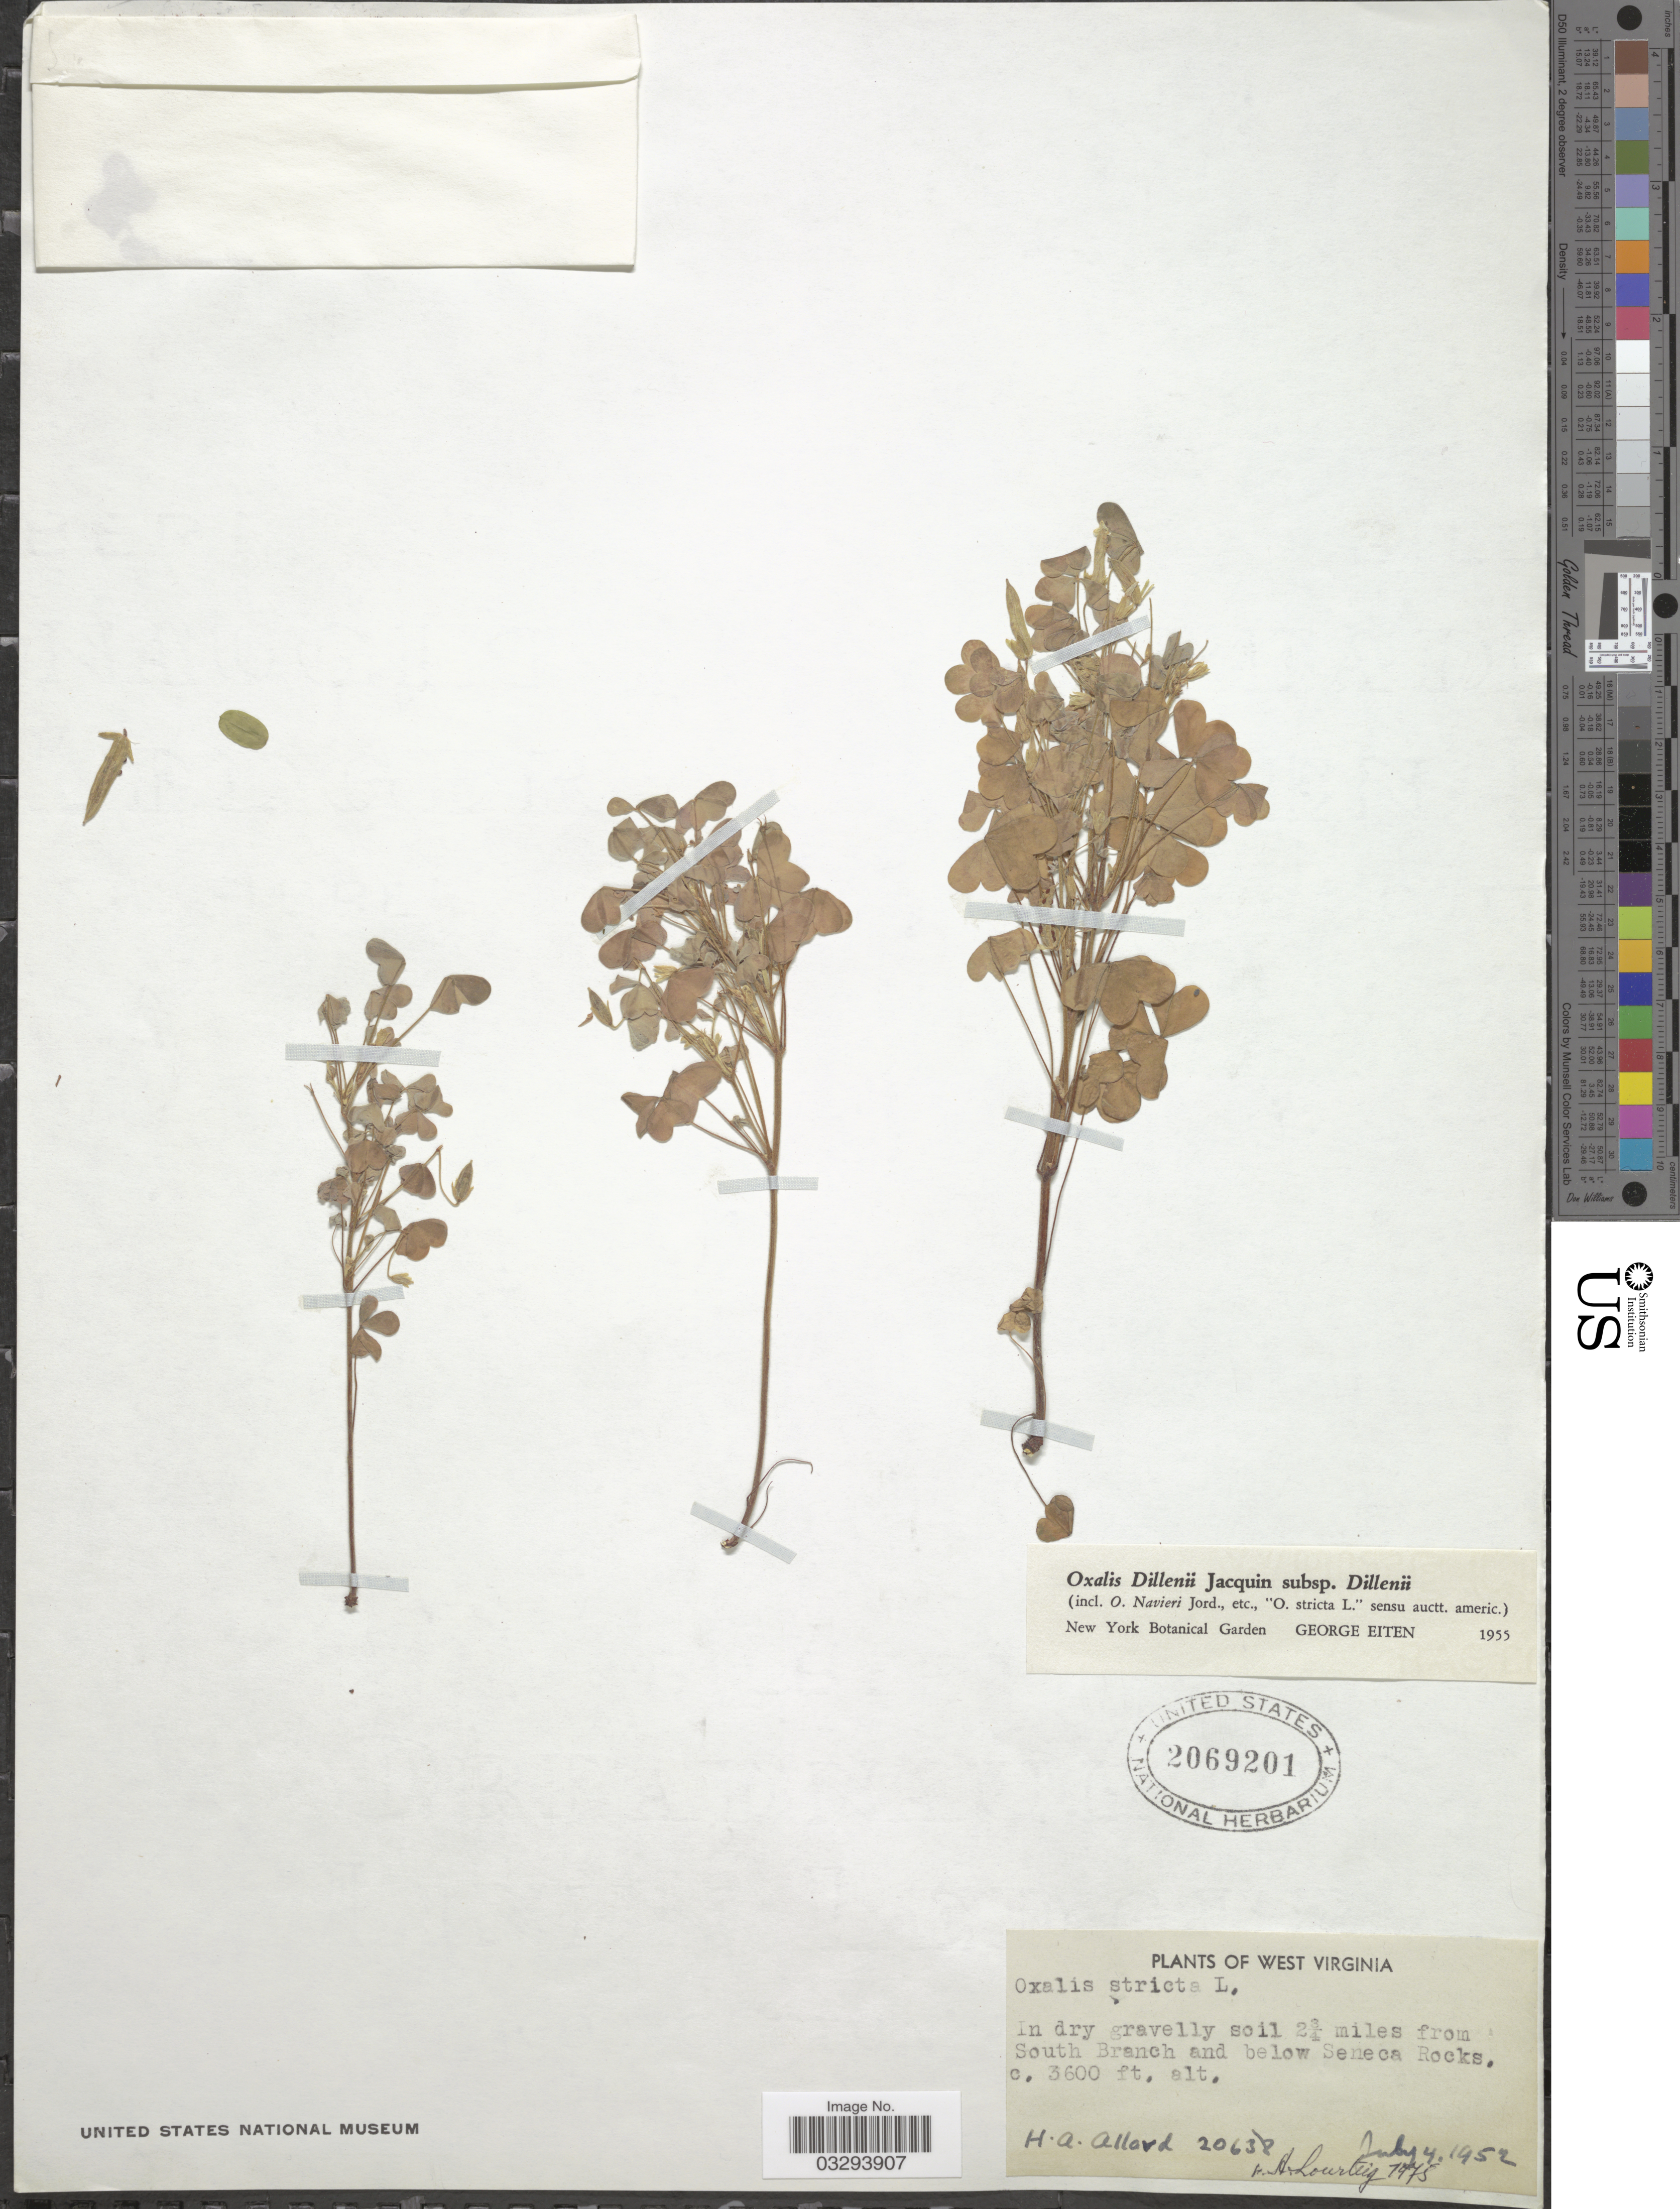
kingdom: Plantae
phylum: Tracheophyta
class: Magnoliopsida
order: Oxalidales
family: Oxalidaceae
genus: Oxalis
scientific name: Oxalis stricta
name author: L.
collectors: H. A. Allard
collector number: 20638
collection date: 1952-07-04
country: United States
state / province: West Virginia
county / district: Pendleton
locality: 2¾ miles from South Branch and below Seneca Rocks.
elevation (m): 1097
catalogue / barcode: US 2069201